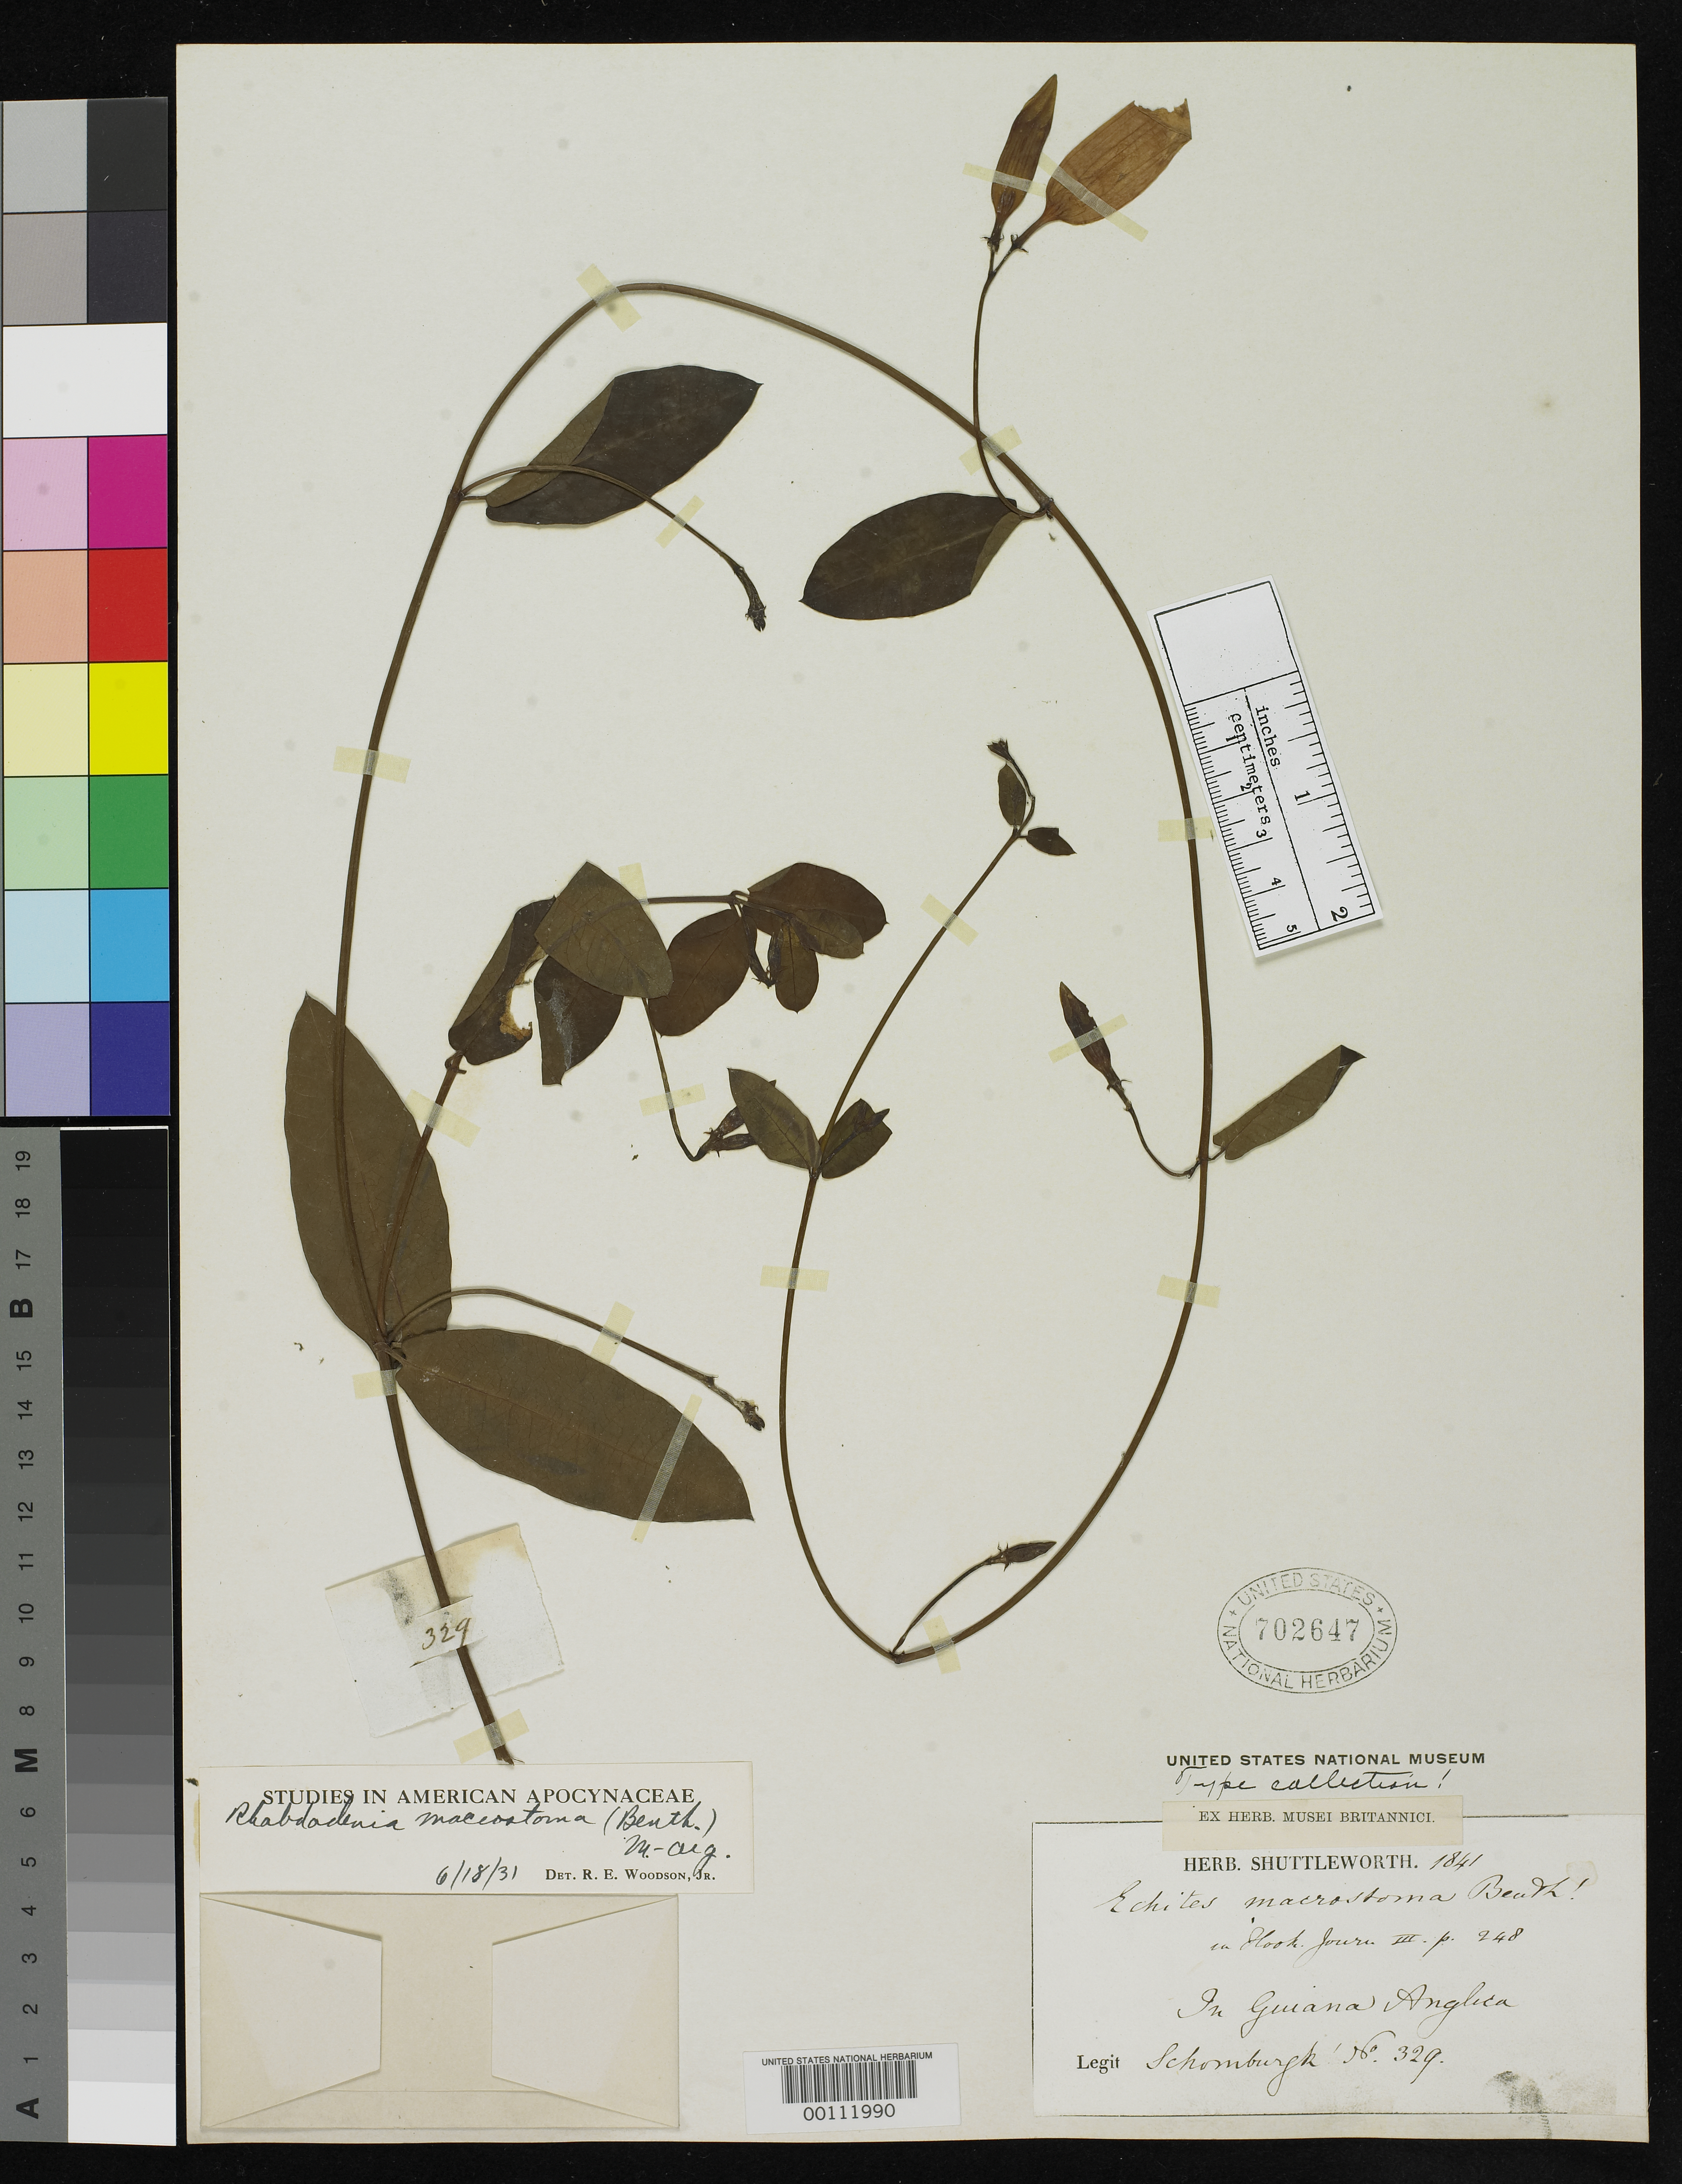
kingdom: Plantae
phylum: Tracheophyta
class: Magnoliopsida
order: Gentianales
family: Apocynaceae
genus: Echites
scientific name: Echites macrostoma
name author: Benth.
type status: Isotype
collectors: M. R. Schomburgk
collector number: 329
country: Guyana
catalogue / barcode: US 702647